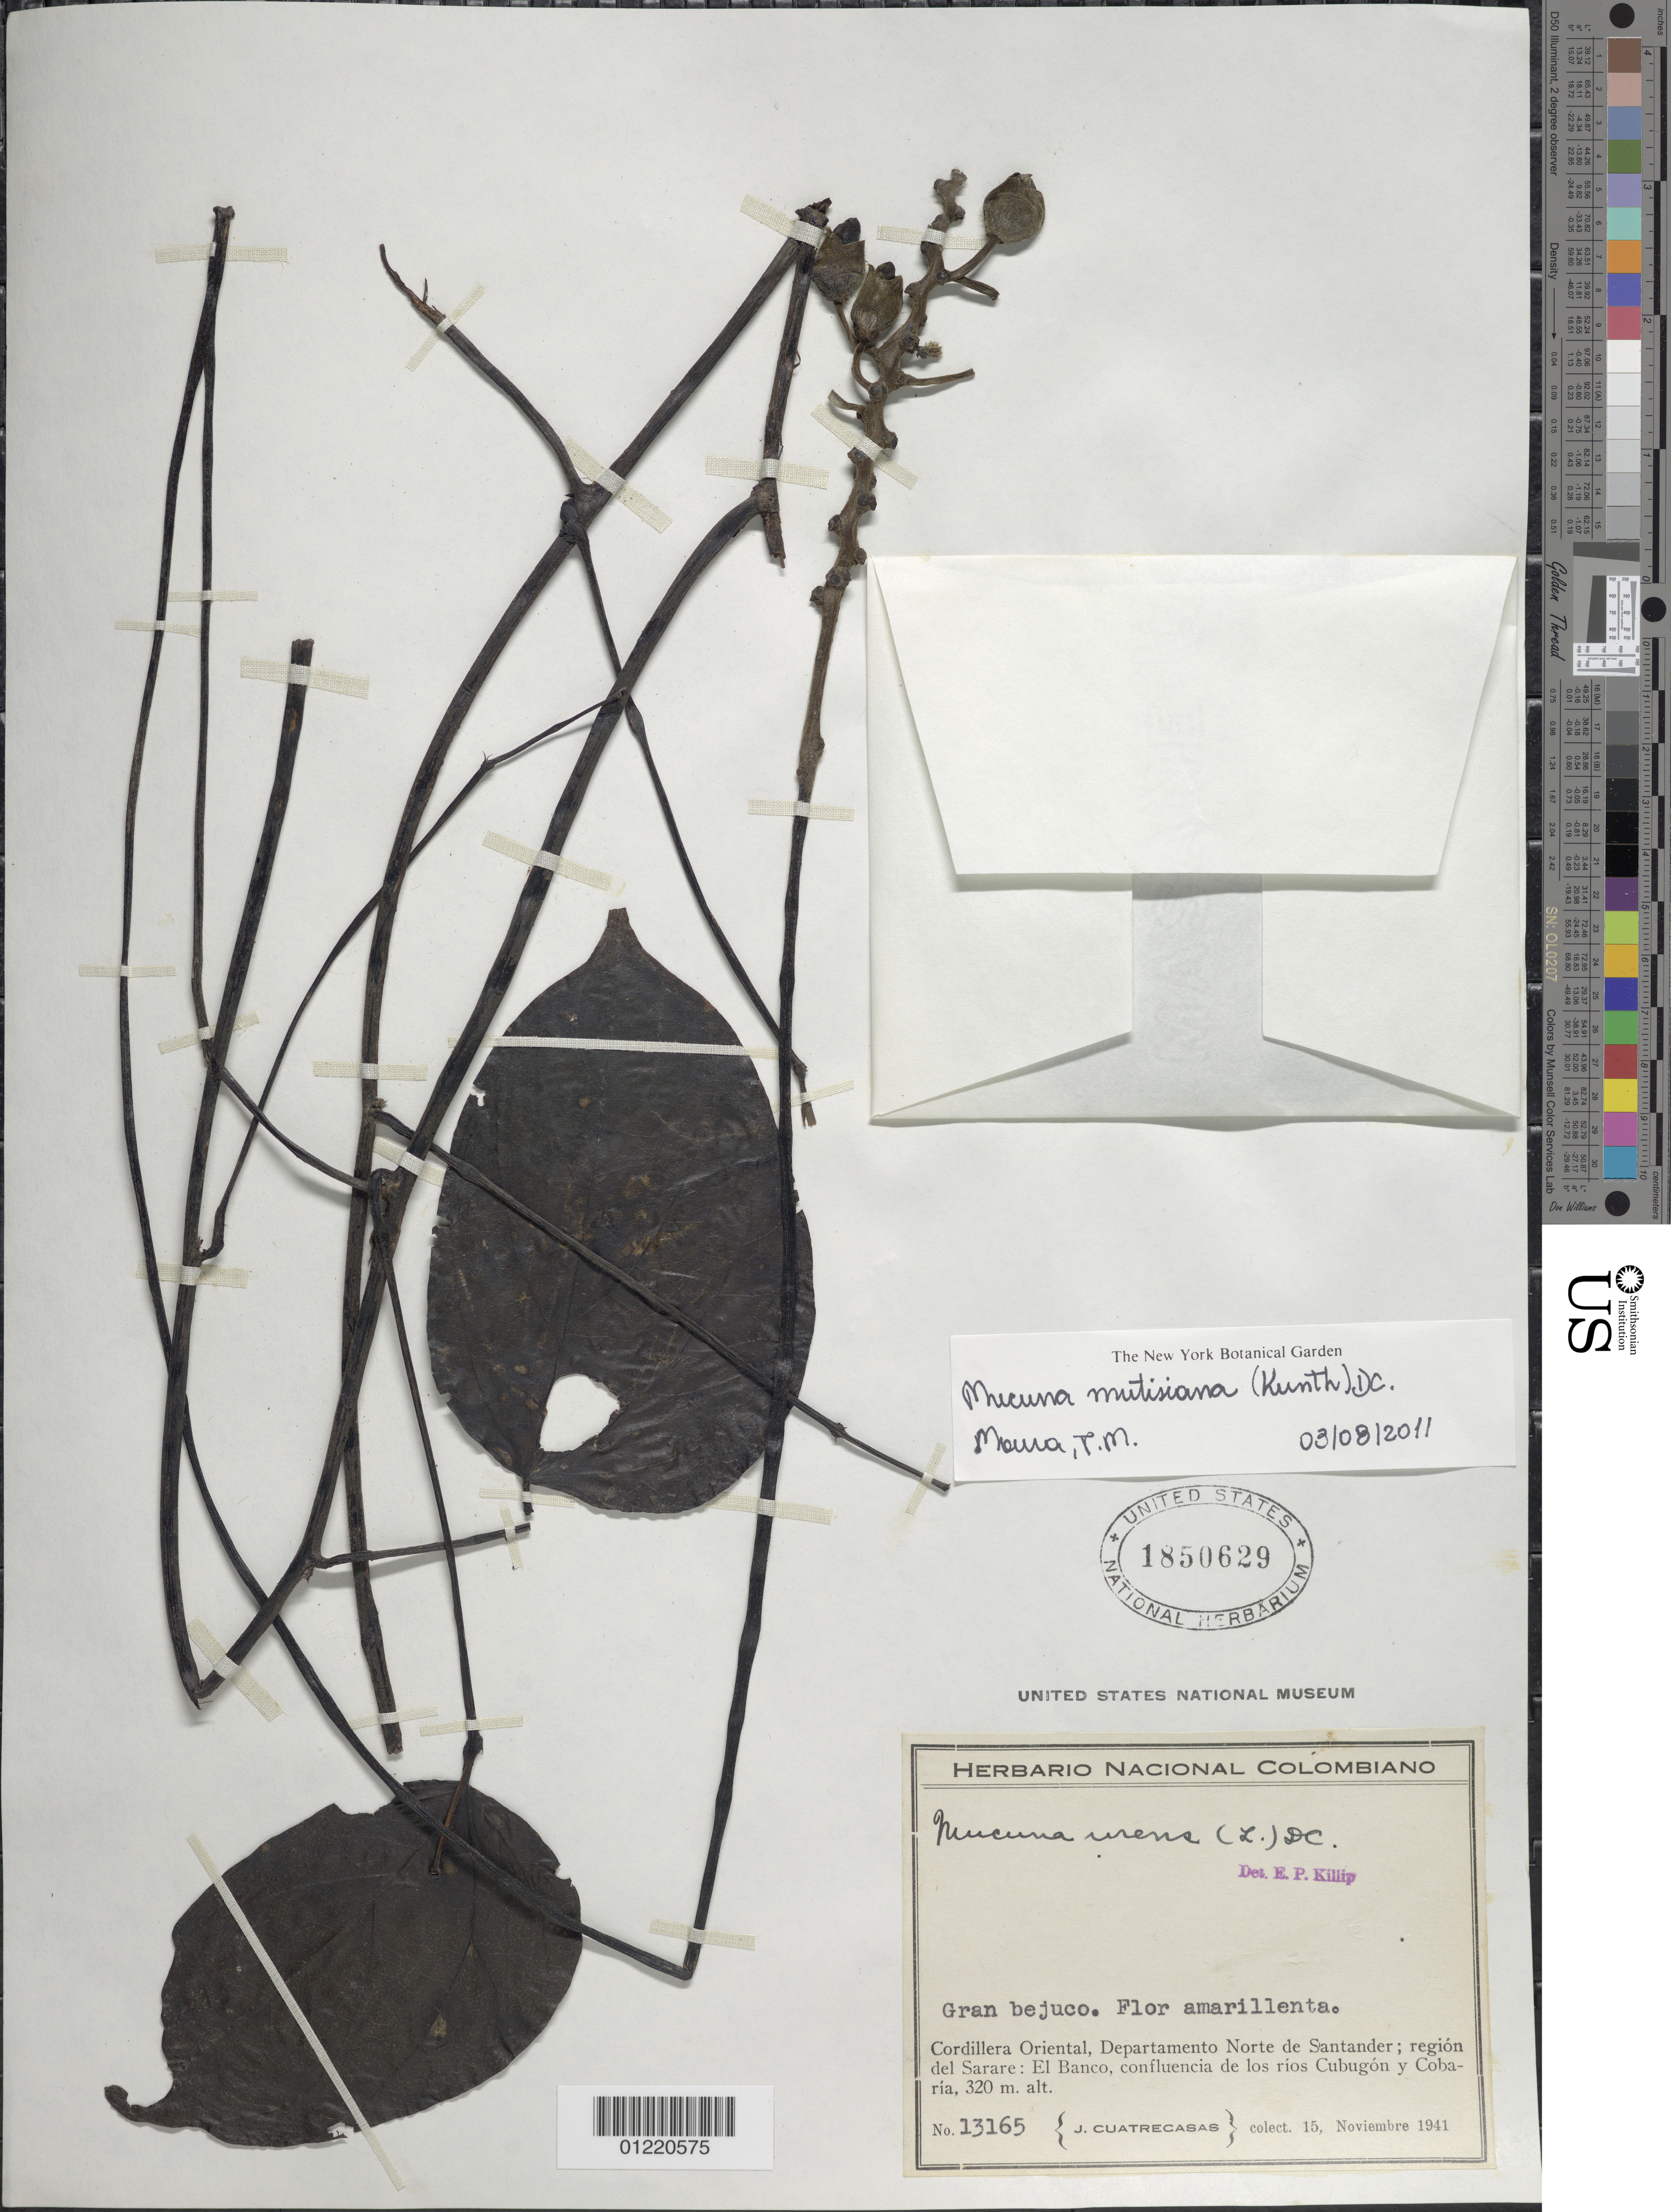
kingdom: Plantae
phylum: Tracheophyta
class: Magnoliopsida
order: Fabales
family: Fabaceae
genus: Mucuna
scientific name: Mucuna mutisiana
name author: (Kunth) DC.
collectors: J. Cuatrecasas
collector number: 13164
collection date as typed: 15 Nov 1941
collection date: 1941-11-15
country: Colombia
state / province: Norte de Santander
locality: Cordillera Oriental; region del Sarare; el Banco, confluencia de los rios Cubugon y Cobaria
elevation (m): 320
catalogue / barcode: US 1850629